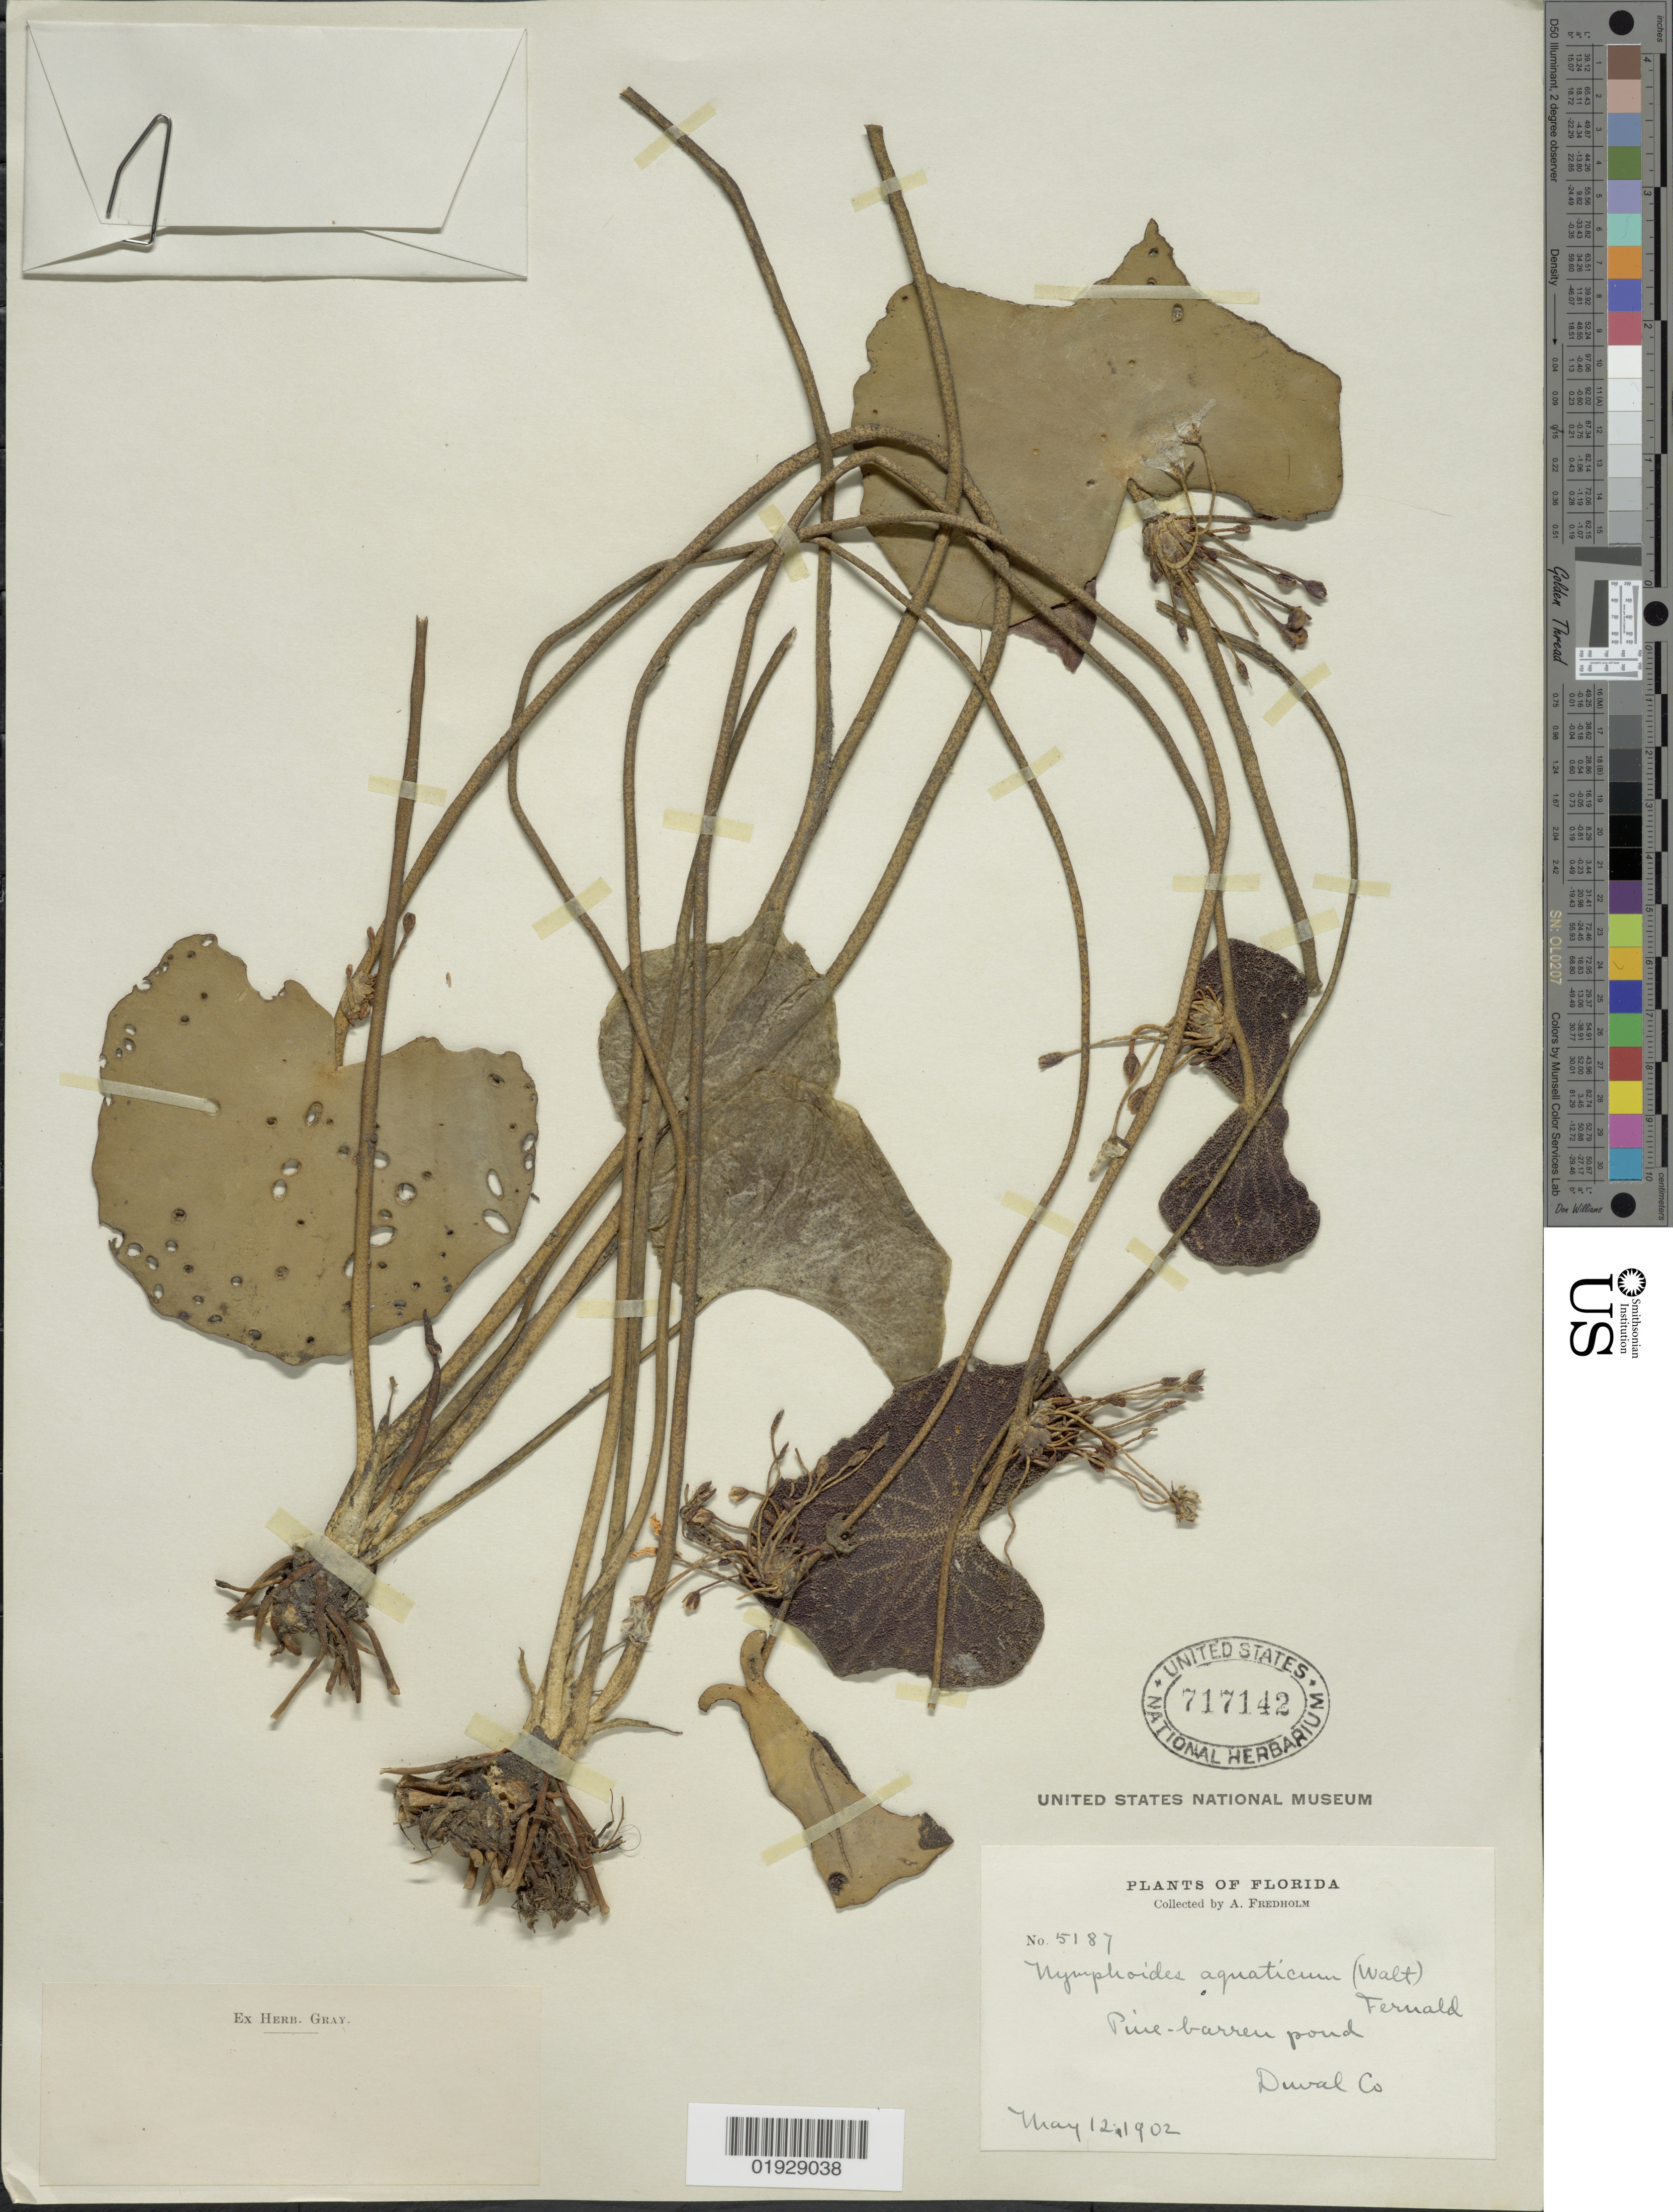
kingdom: Plantae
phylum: Tracheophyta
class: Magnoliopsida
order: Asterales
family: Menyanthaceae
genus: Nymphoides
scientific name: Nymphoides aquatica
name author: (J.F. Gmel.) Kuntze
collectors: A. Fredholm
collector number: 5187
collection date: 1902-05-12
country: United States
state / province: Florida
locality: Pine-barren Pond. Duval Co.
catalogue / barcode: US 717142